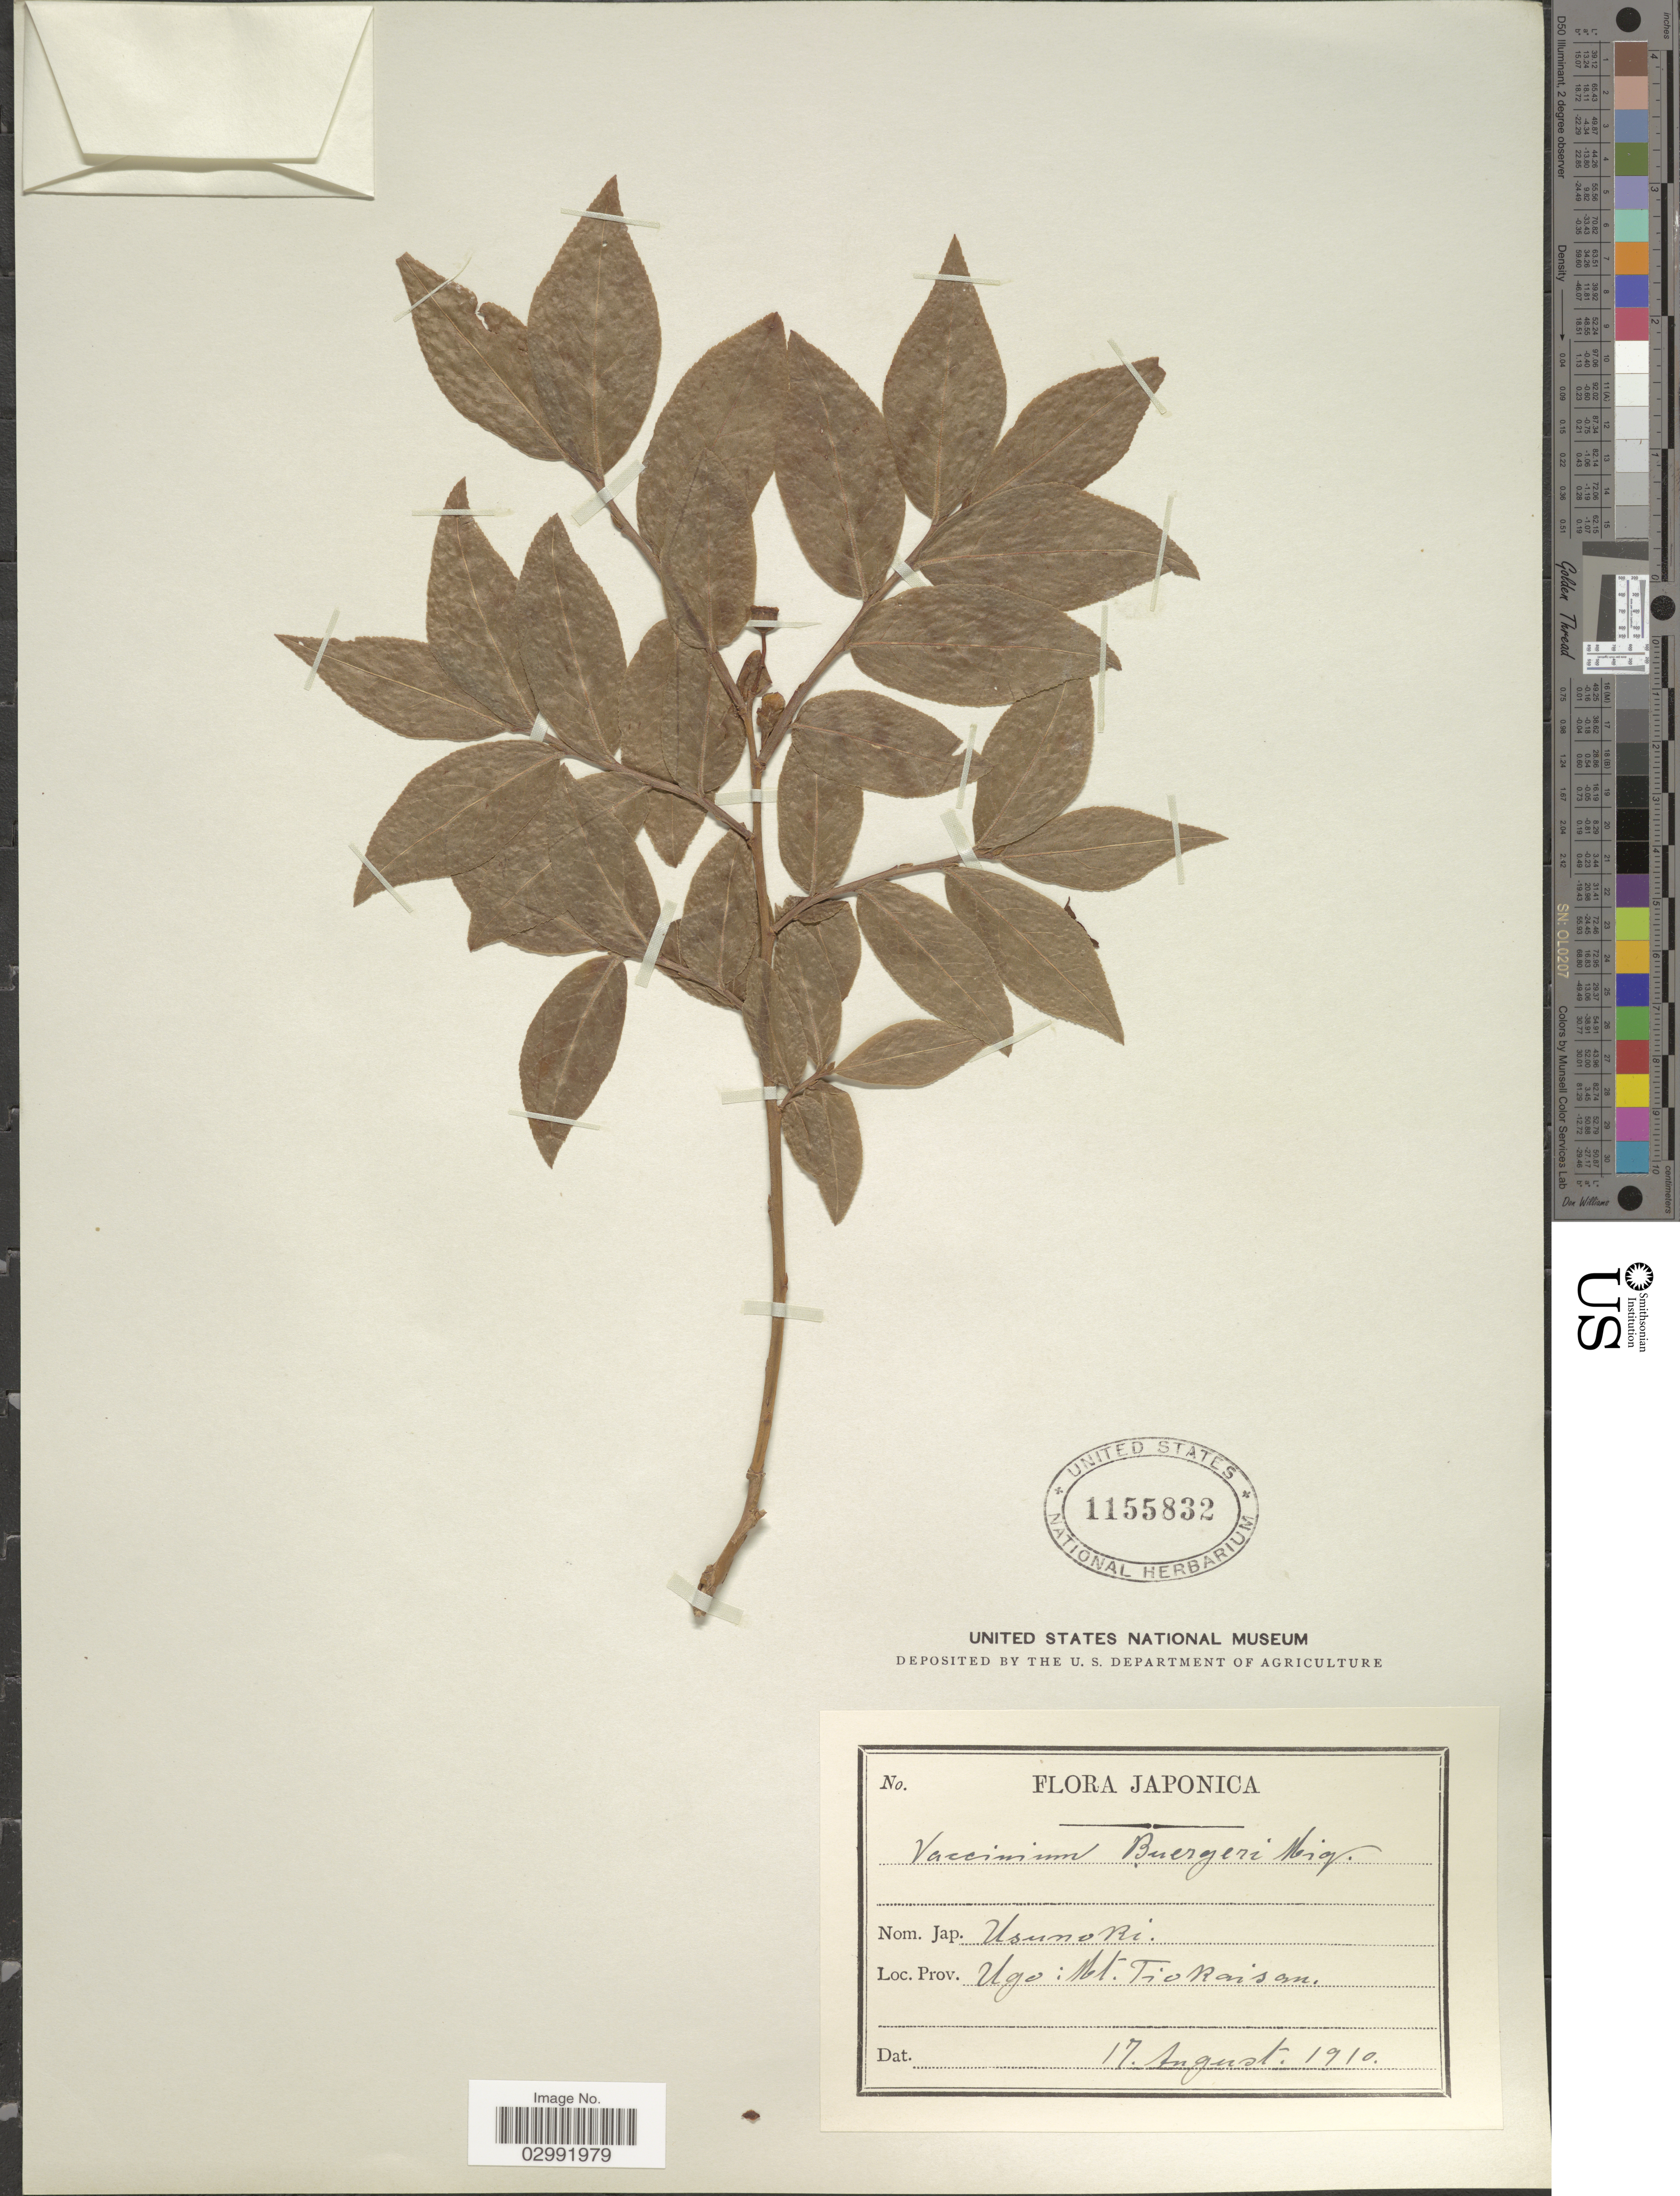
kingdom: Plantae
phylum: Tracheophyta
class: Magnoliopsida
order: Ericales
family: Ericaceae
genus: Vaccinium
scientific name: Vaccinium buergeri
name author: Miq.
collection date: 1910-08-17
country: Japan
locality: Ugo: Mt. Tiokaisan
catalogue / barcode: US 1155832